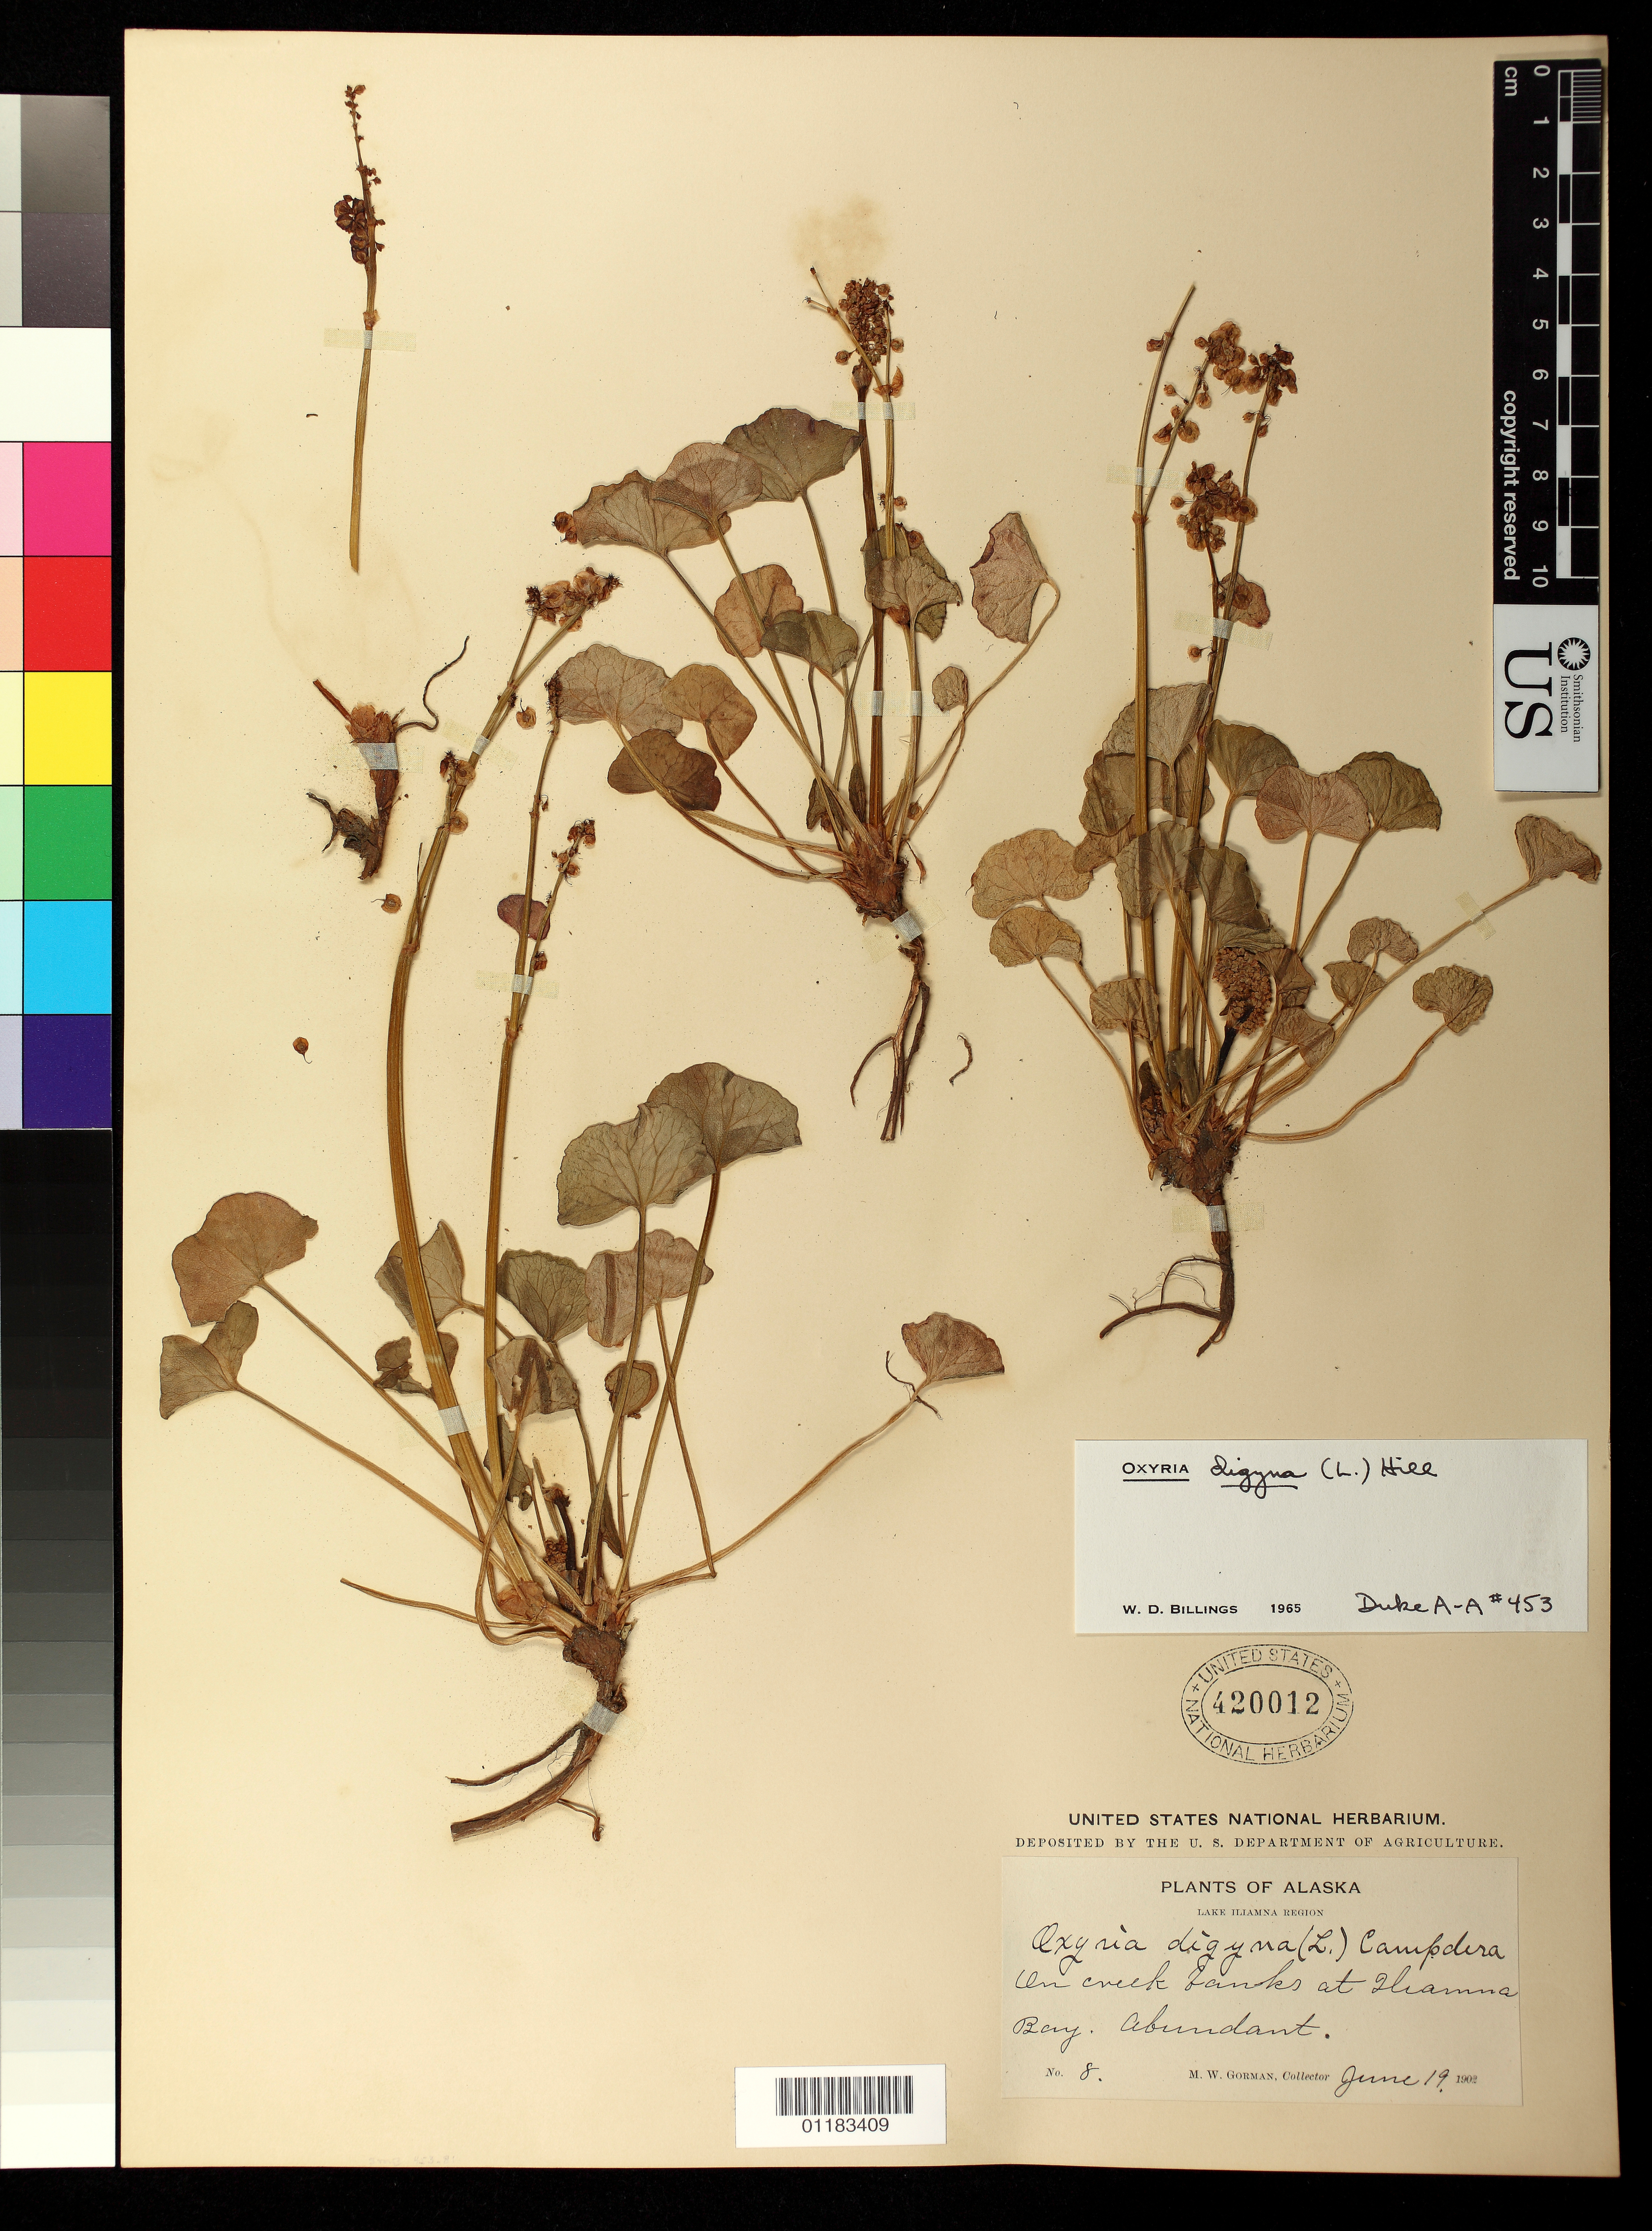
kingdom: Plantae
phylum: Tracheophyta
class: Magnoliopsida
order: Caryophyllales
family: Polygonaceae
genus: Oxyria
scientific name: Oxyria digyna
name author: (L.) Hill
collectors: M. W. Gorman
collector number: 8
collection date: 1902-06-19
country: United States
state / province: Alaska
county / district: Lake and Peninsula Borough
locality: On creek banks at Iliamna bay.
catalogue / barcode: US 420012